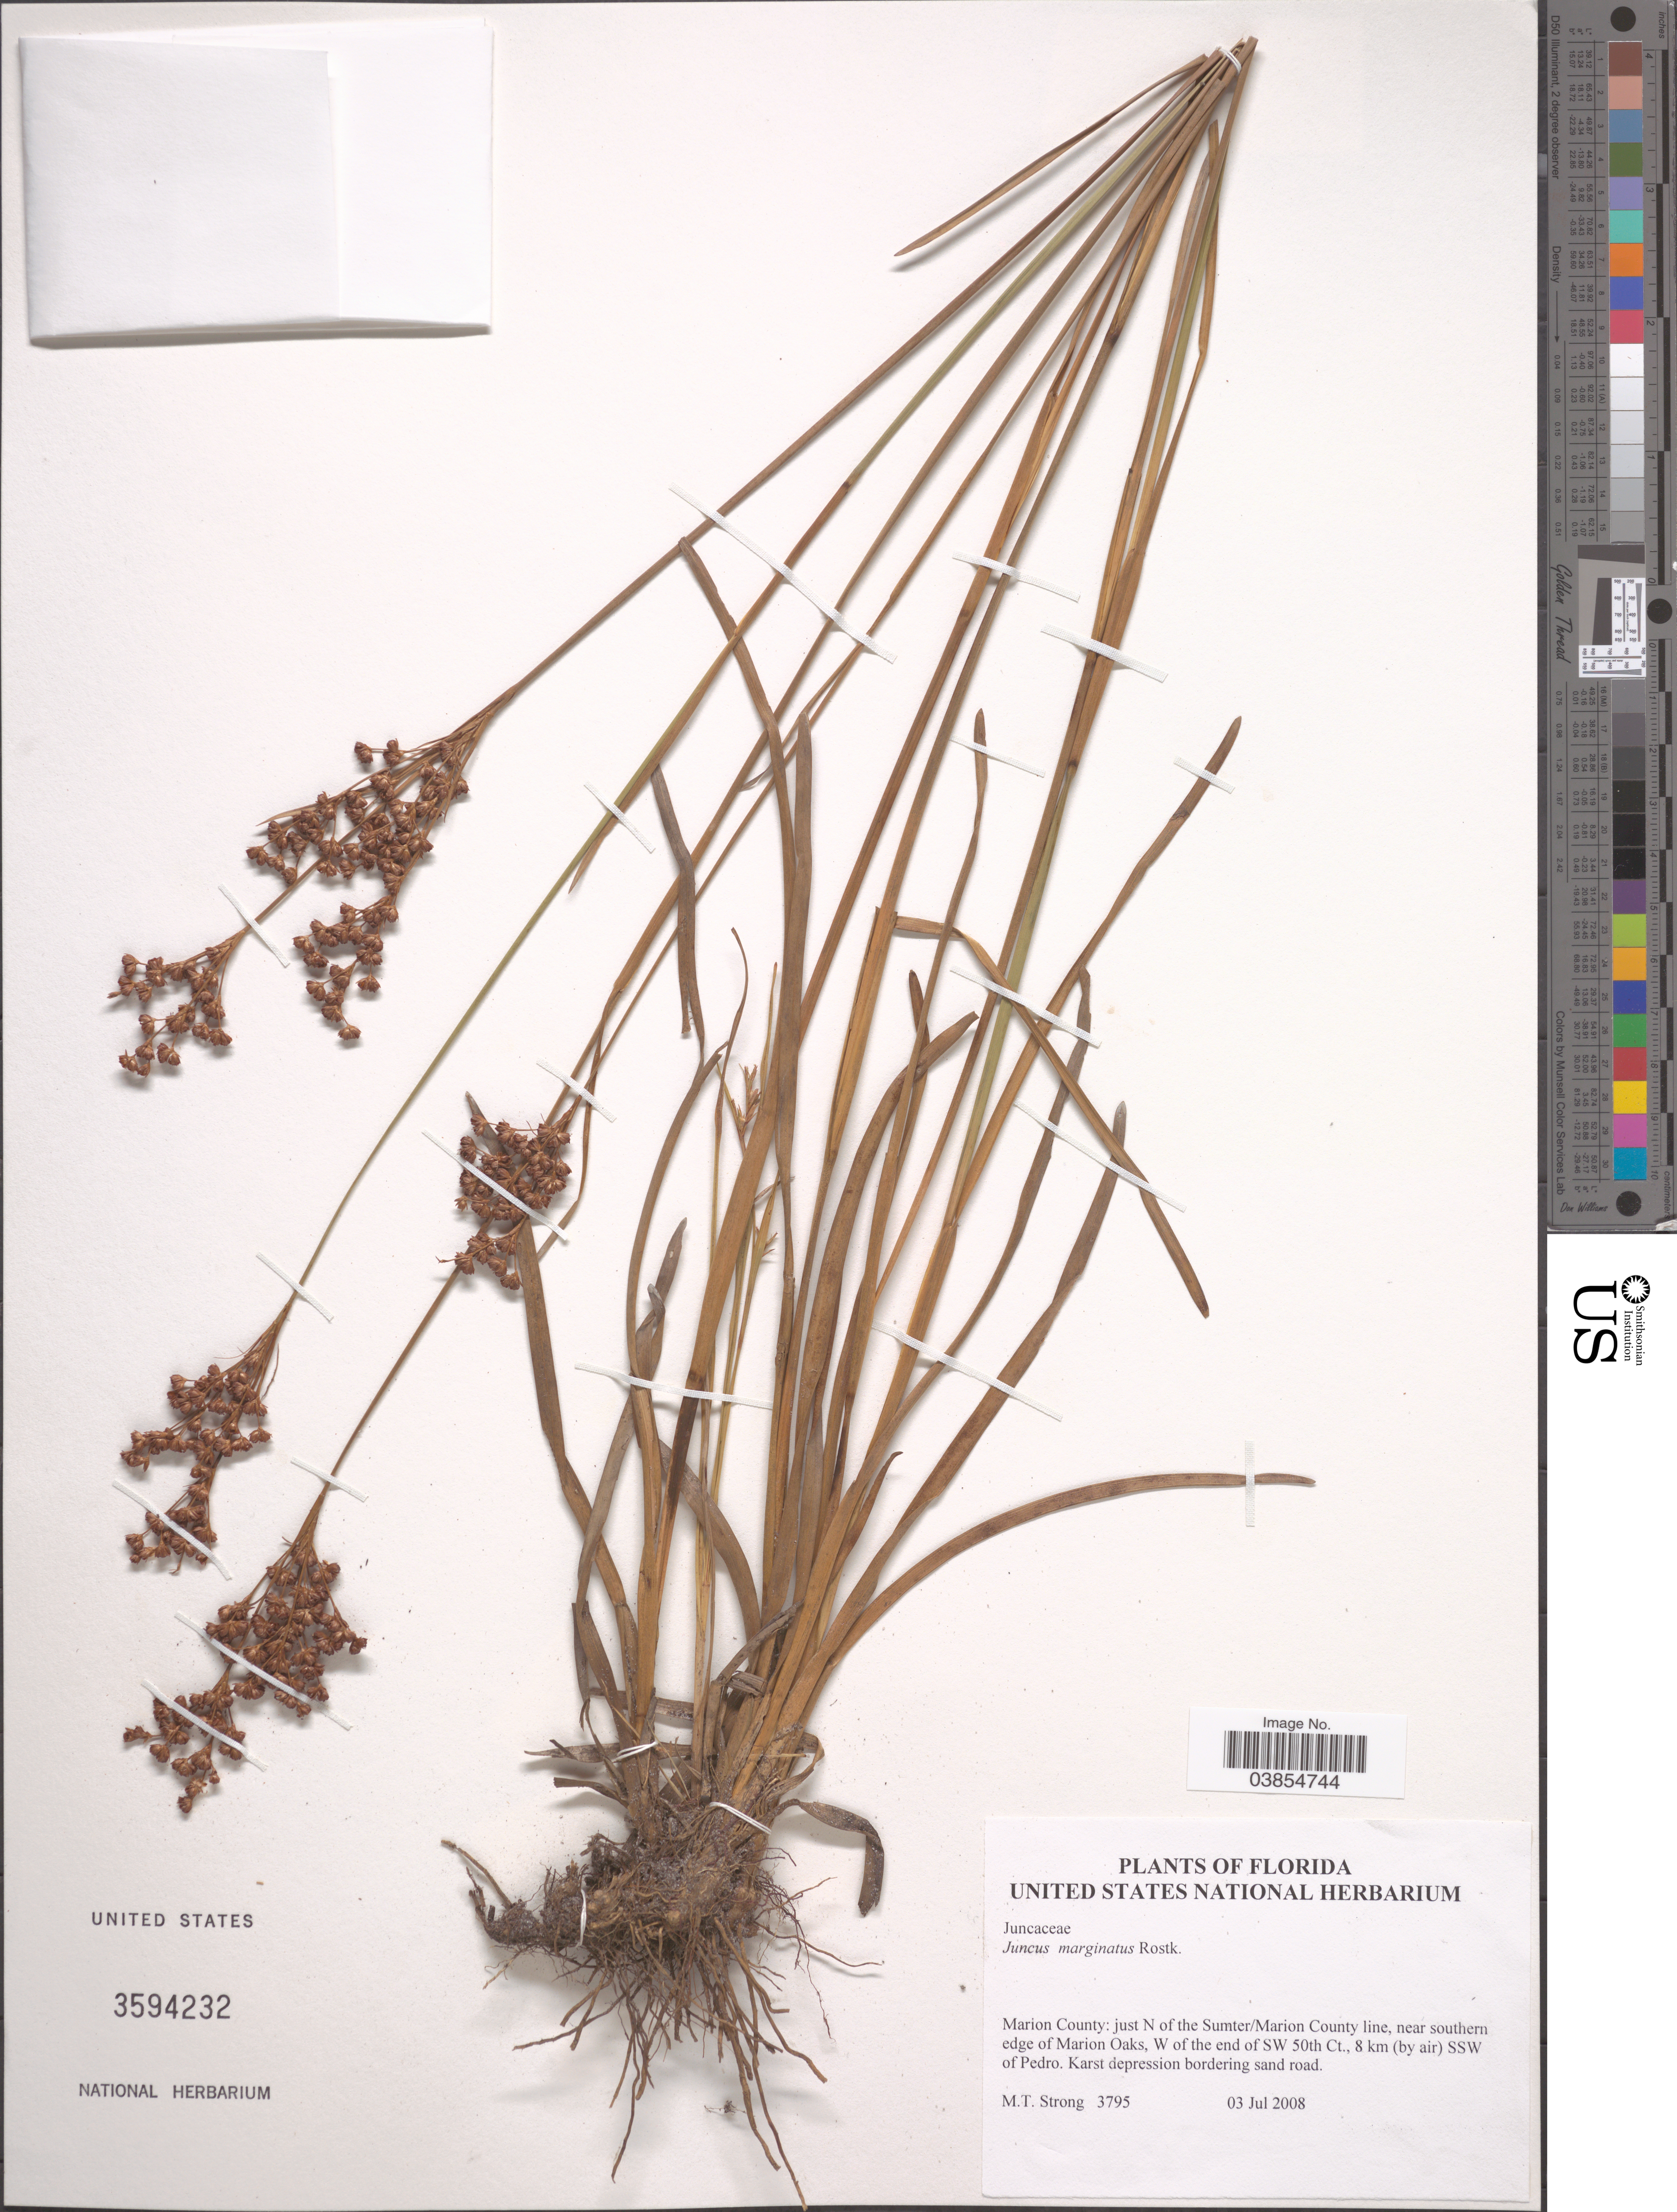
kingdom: Plantae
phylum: Tracheophyta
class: Liliopsida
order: Poales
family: Juncaceae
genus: Juncus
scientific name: Juncus marginatus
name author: Rostk.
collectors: M. T. Strong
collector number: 3795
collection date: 2008-07-03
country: United States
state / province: Florida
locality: Marion County: just N of the Sumter/Marion County line, near southern edge of Marion Oaks, W of the end of SW 50th Ct., 8 km (by air) SSW of Pedro.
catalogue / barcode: US 3594232